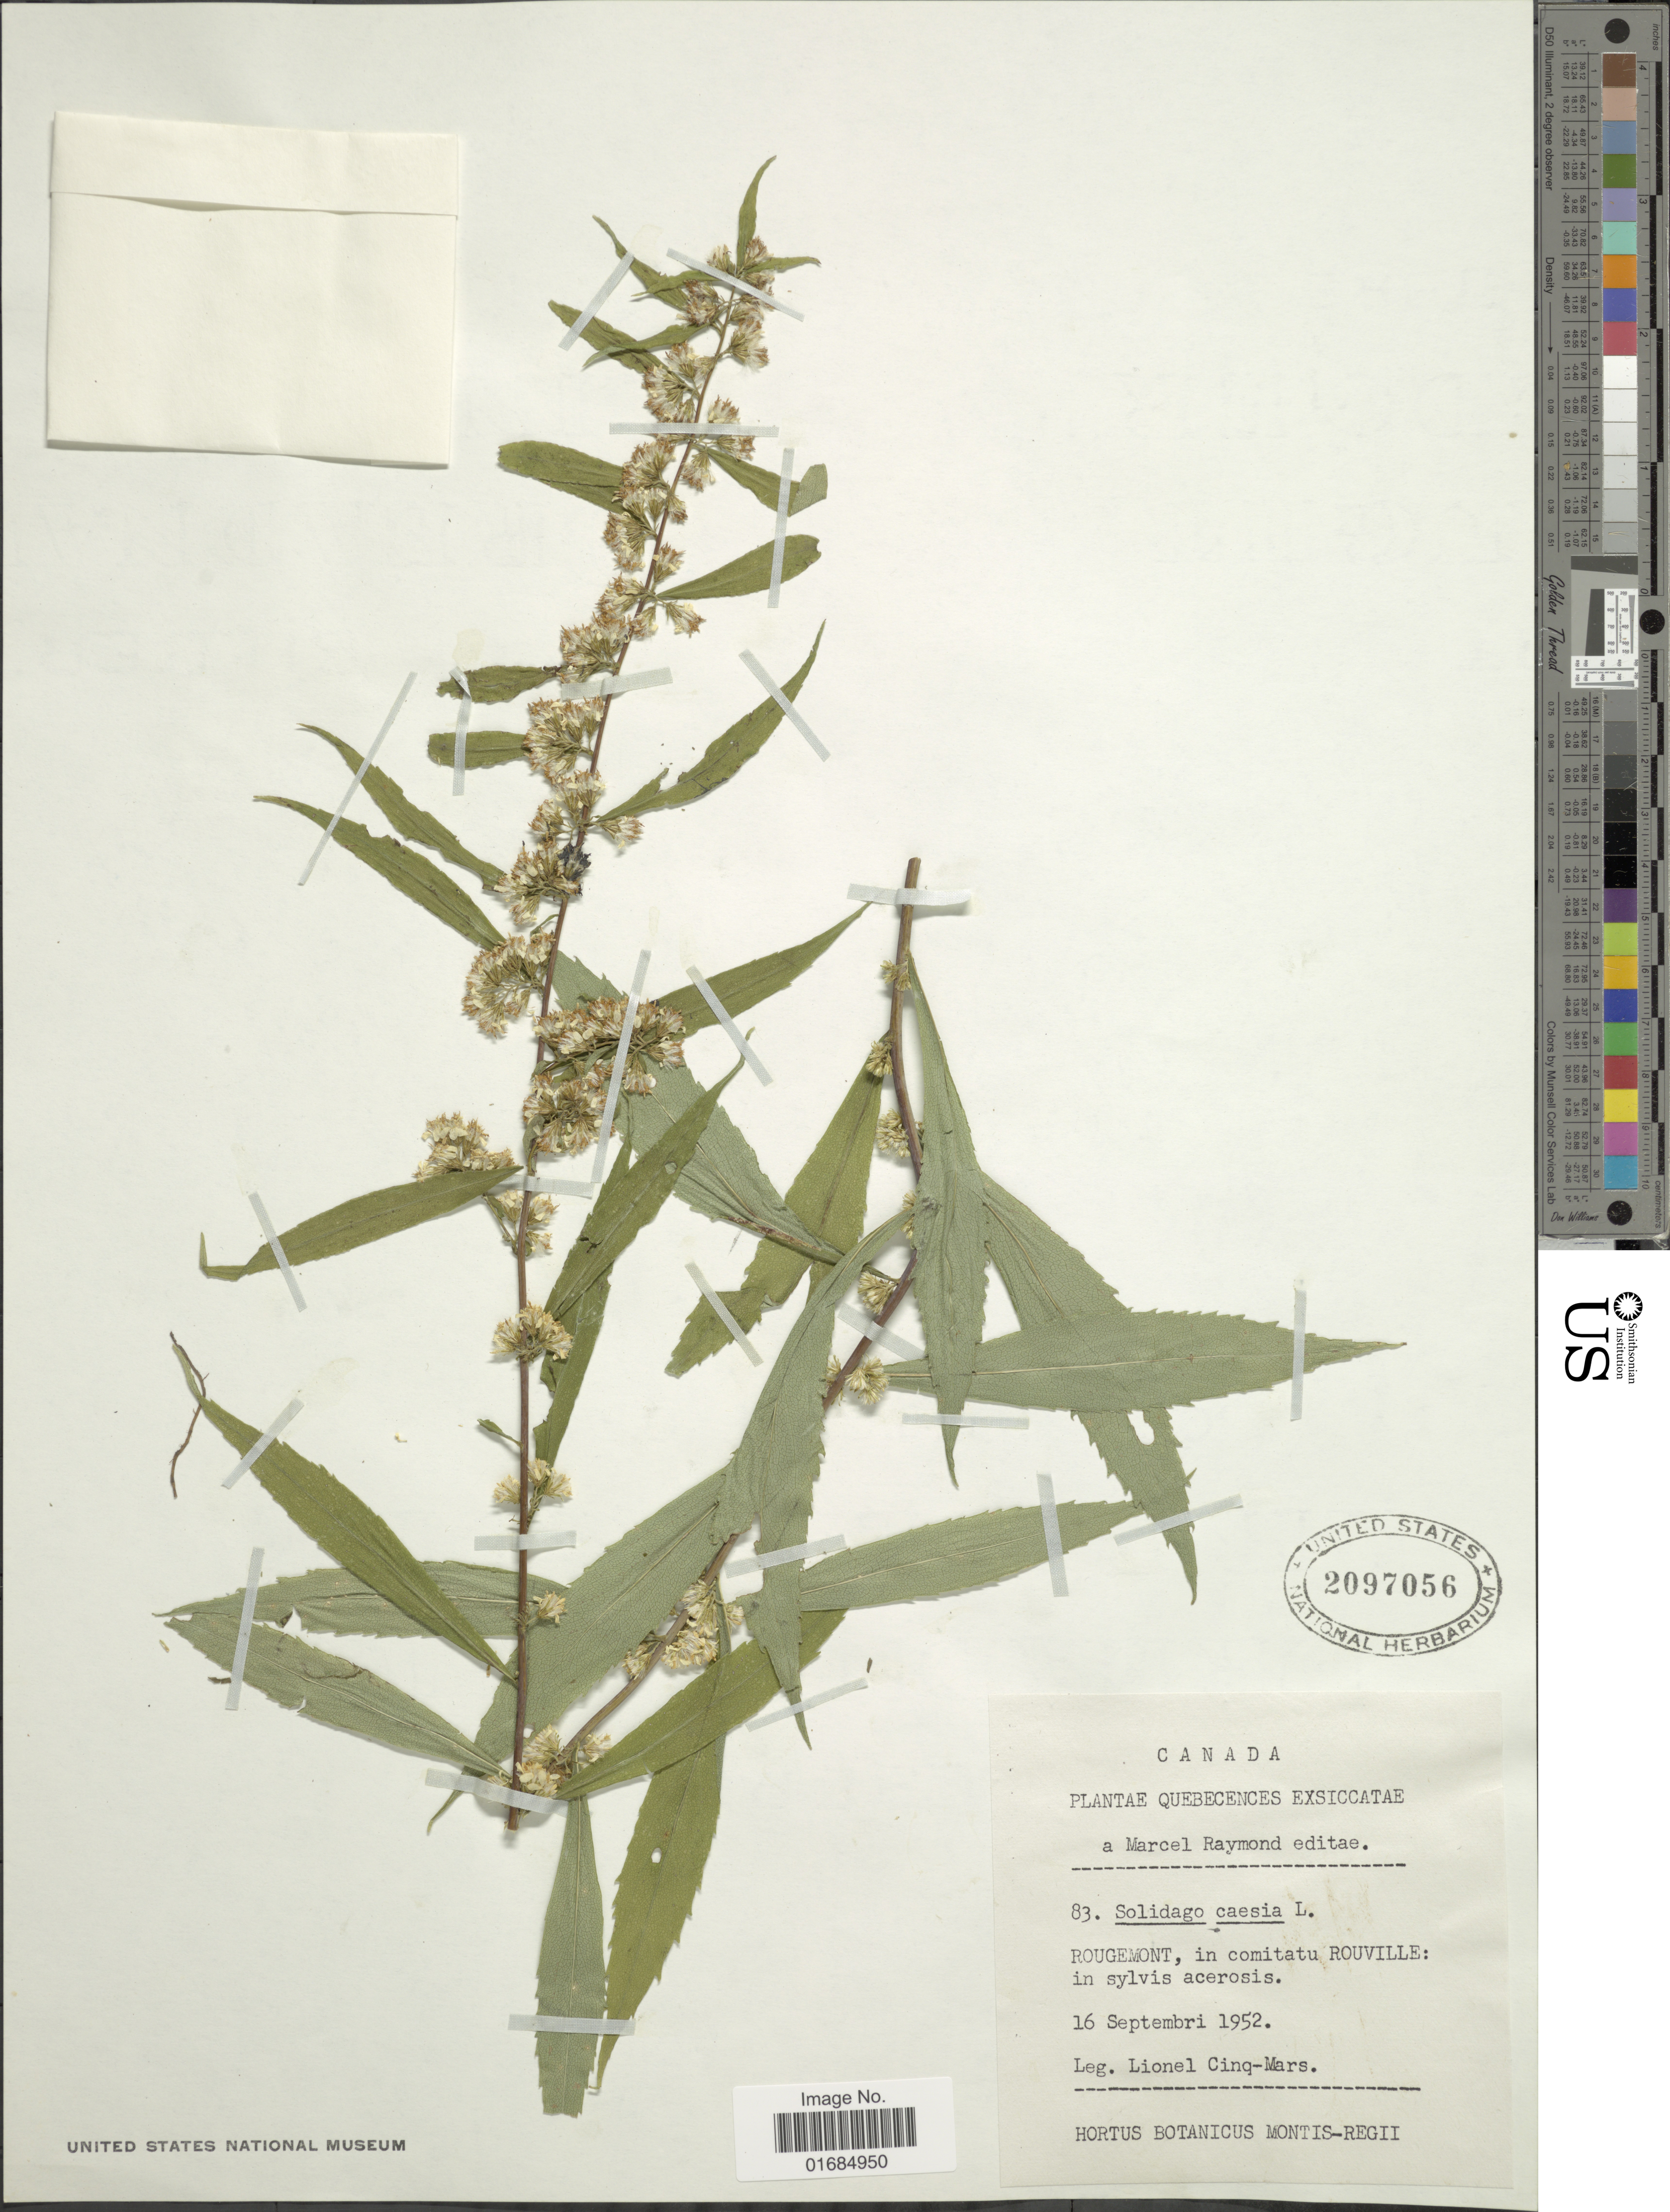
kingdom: Plantae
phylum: Tracheophyta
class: Magnoliopsida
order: Asterales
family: Asteraceae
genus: Solidago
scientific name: Solidago caesia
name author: L.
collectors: L. Clinq-Mars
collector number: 83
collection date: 1952-09-16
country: Canada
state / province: Quebec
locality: Rougemont, in comtatu Rouville in sylvis acerosis.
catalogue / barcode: US 2097056